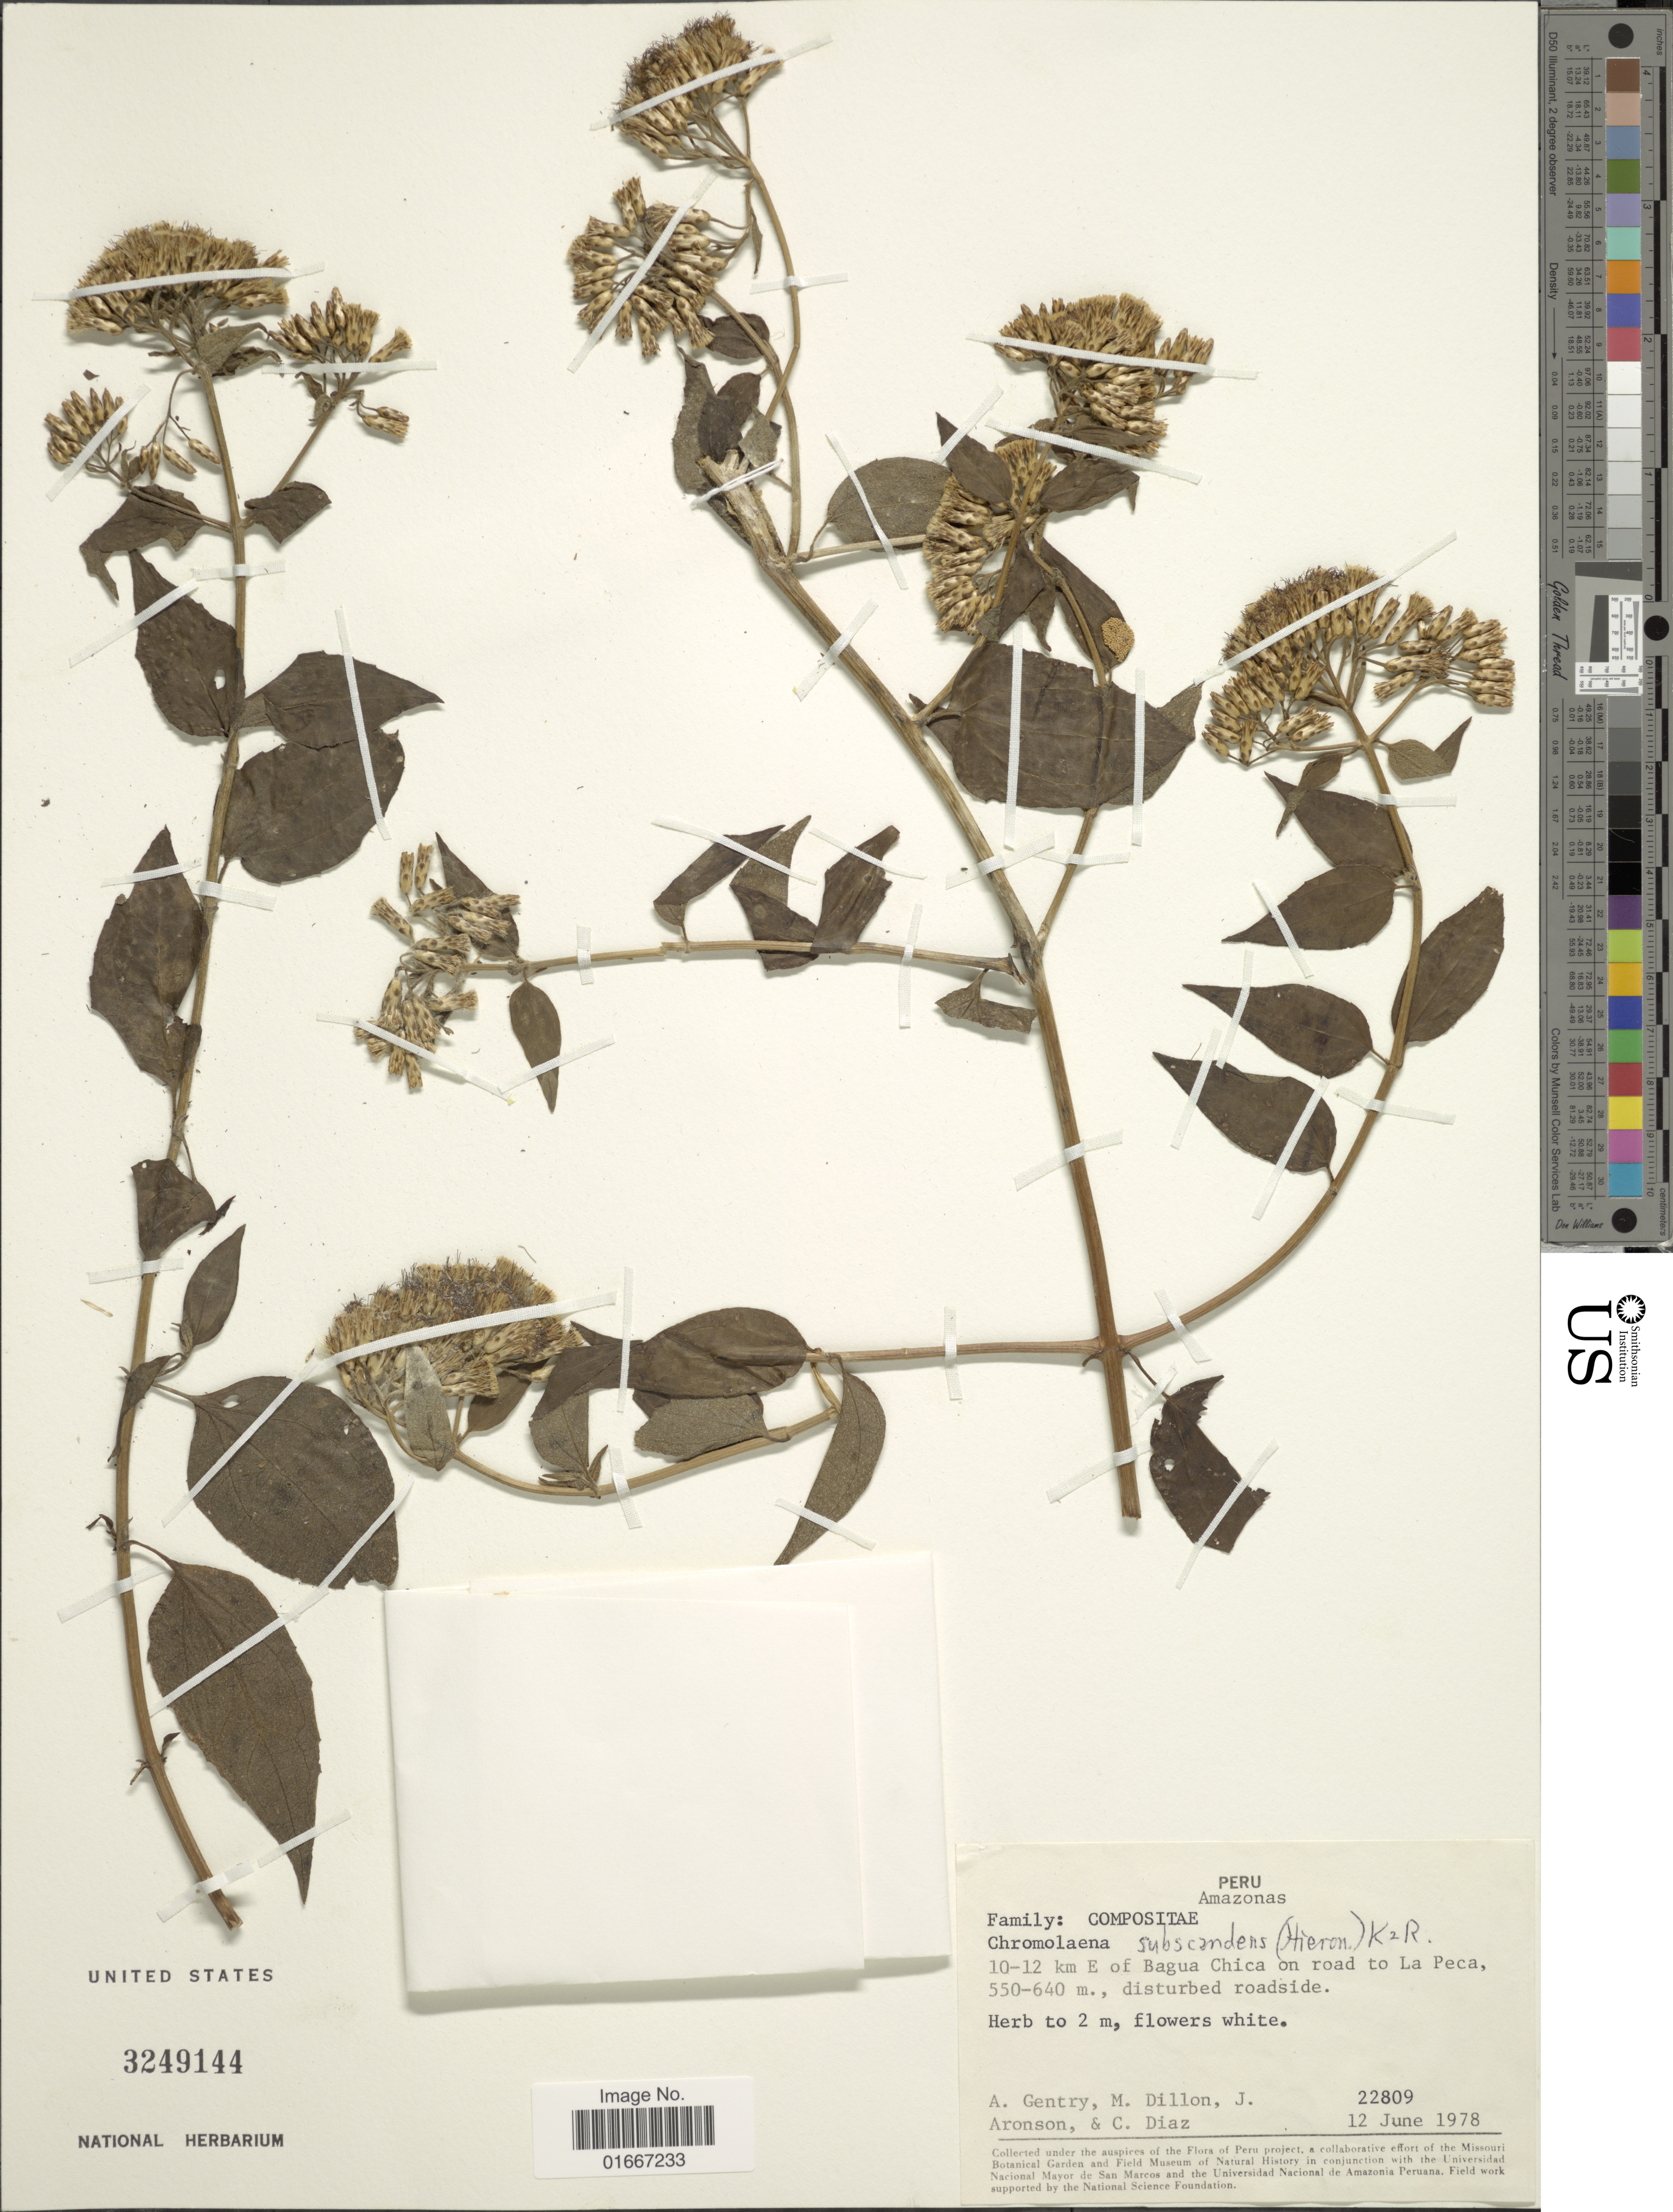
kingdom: Plantae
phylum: Tracheophyta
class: Magnoliopsida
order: Asterales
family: Asteraceae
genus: Chromolaena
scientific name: Chromolaena subscandens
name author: (Hieron.) R.M. King & H. Rob.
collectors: A. H. Gentry, M. O. Dillon, J. Aronson & C. Díaz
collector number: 22809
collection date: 1978-06-12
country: Peru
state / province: Amazonas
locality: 10-12 km E of Bagua Chica on road to La Peca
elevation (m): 550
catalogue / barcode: US 3249144